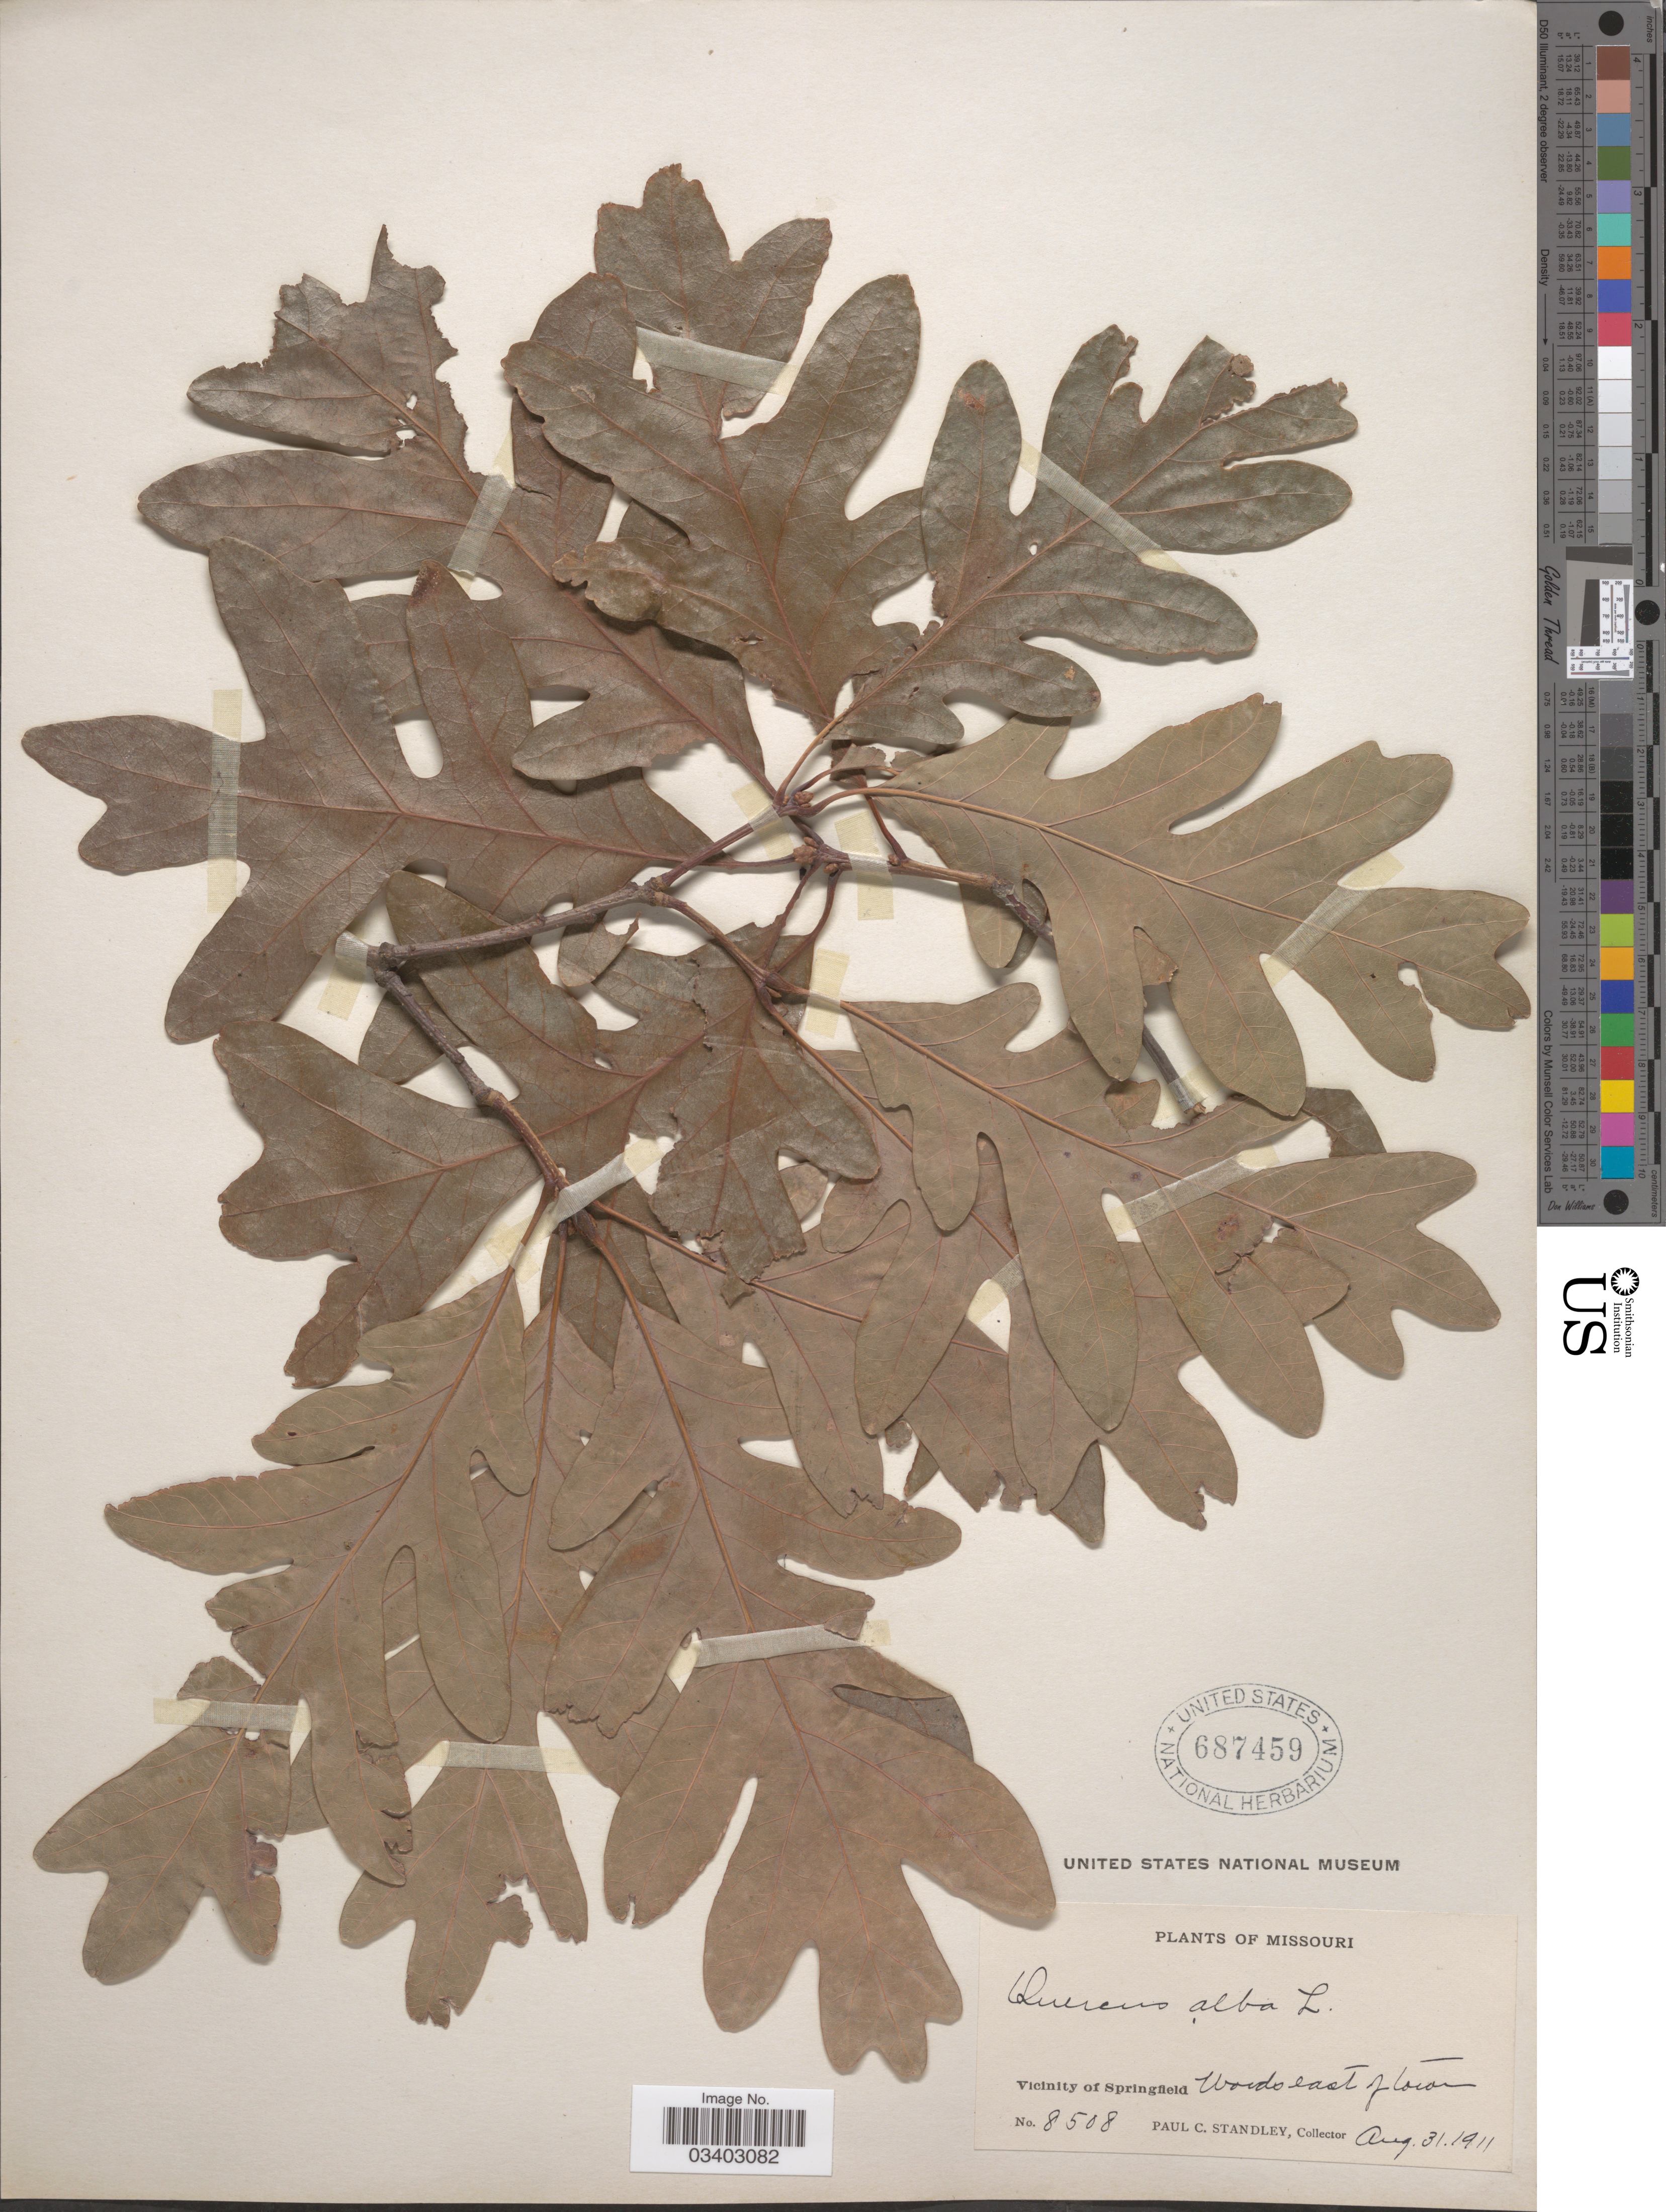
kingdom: Plantae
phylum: Tracheophyta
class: Magnoliopsida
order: Fagales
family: Fagaceae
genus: Quercus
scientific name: Quercus alba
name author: L.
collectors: P. C. Standley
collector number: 8508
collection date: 1911-08-31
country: United States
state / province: Missouri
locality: Vicinity of Springfield. Woods east of town.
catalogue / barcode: US 687459